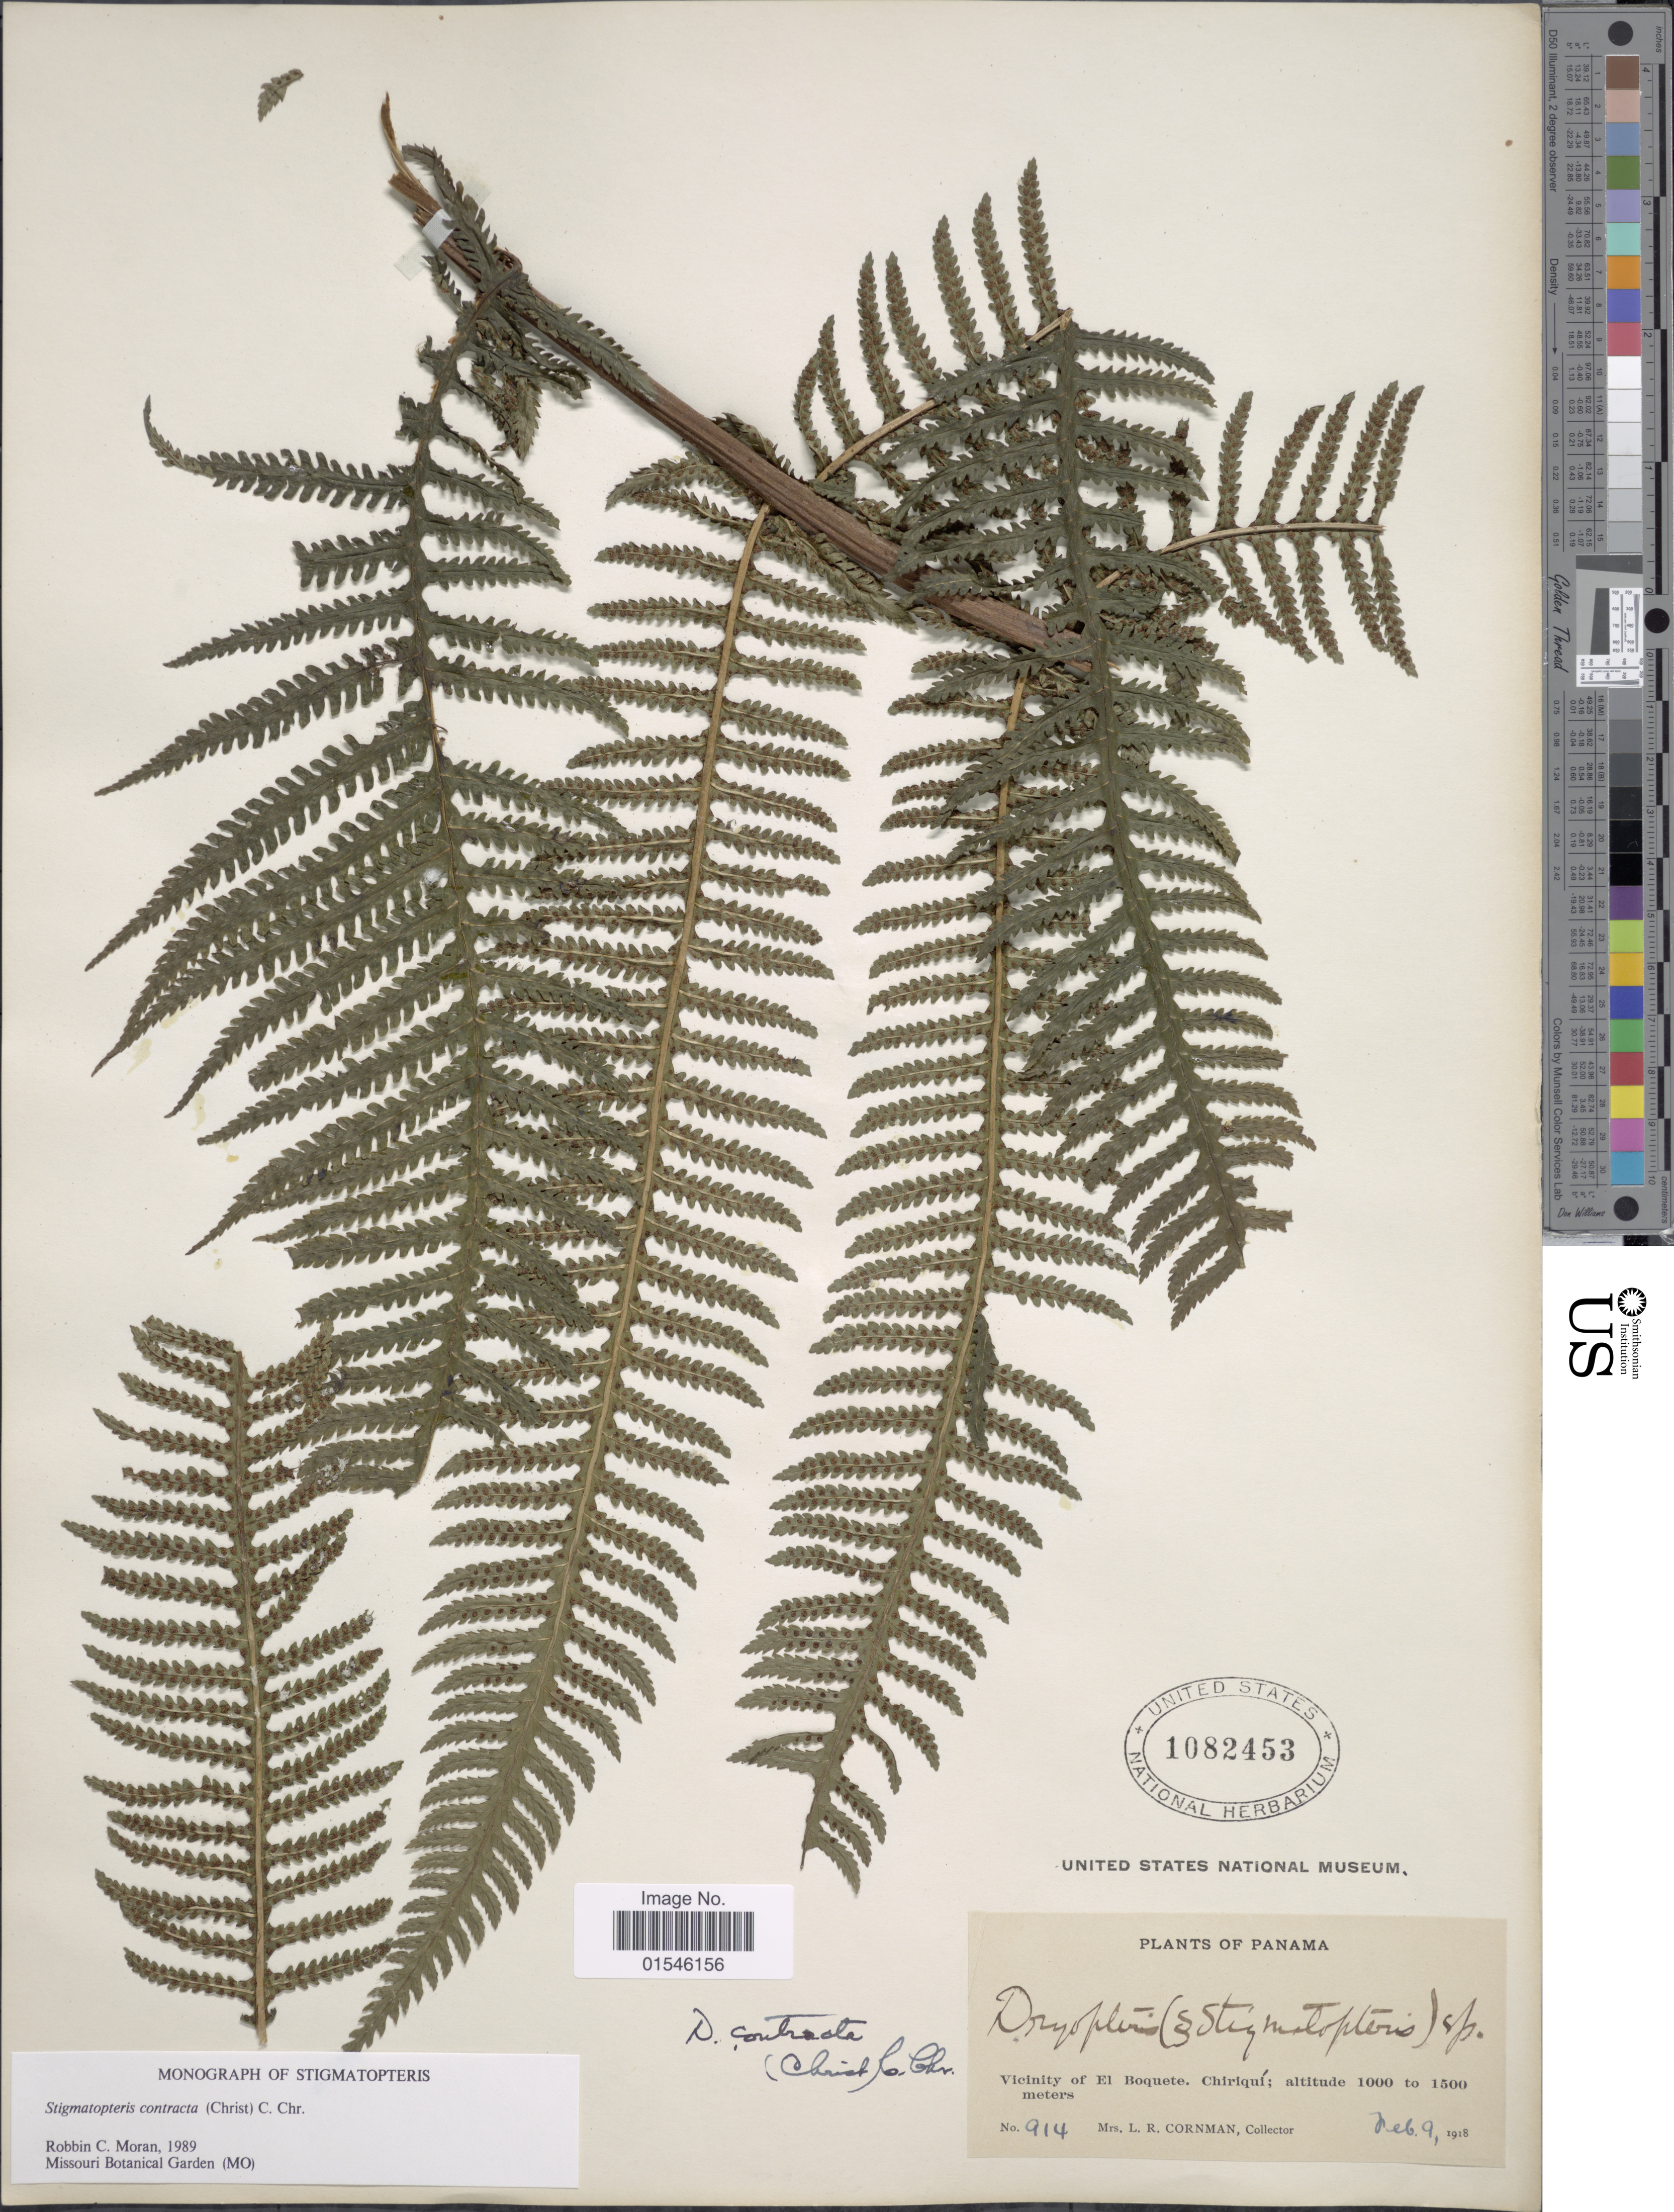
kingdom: Plantae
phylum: Tracheophyta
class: Polypodiopsida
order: Polypodiales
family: Dryopteridaceae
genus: Stigmatopteris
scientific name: Stigmatopteris contracta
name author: (Christ) C. Chr.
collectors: L. Cornman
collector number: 914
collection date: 1918-02-09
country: Panama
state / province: Chiriqui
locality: Vicinity of El Boquete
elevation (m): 1000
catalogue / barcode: US 1082453